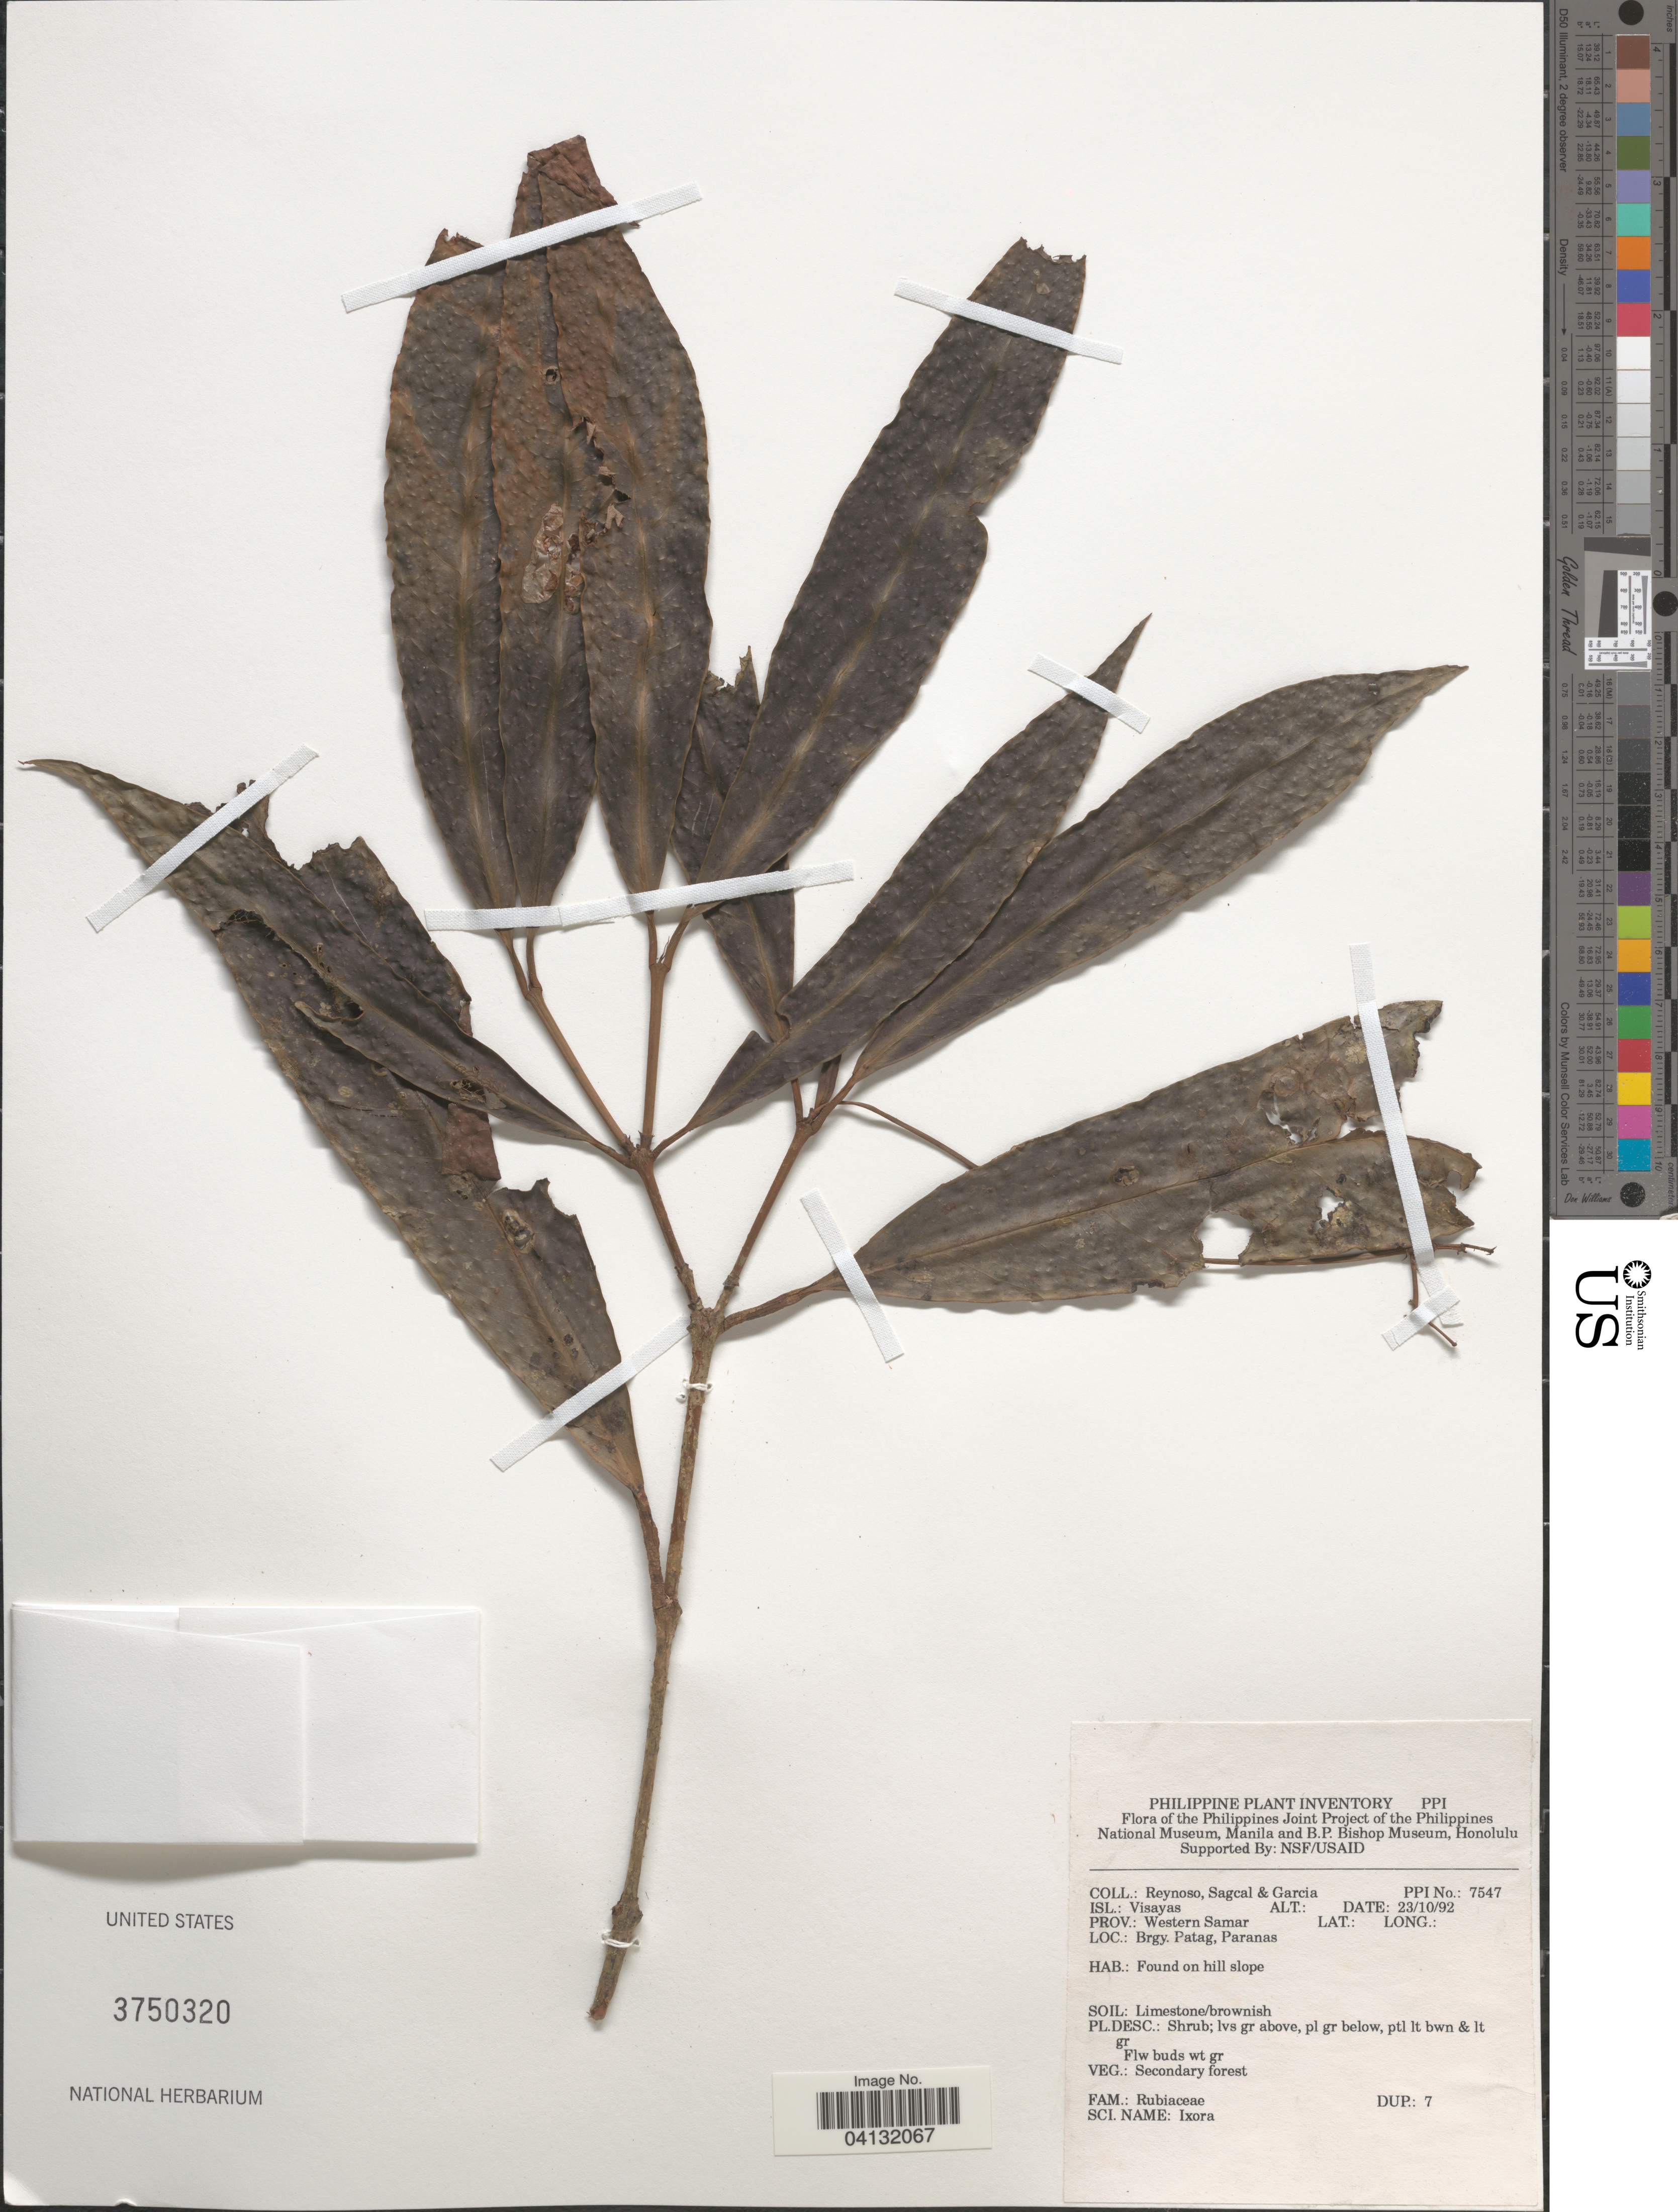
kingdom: Plantae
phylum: Tracheophyta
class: Magnoliopsida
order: Gentianales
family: Rubiaceae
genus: Ixora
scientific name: Ixora sp.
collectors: E. Reynoso, E. Sagcal & H. Garcia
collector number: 7547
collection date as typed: Transcribed d/m/y: 23/10/92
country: Philippines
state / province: Eastern Visayas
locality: Isl.: Visayas. Prov.: Western Samar. Brgy. Patag, Paranas.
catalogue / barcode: US 3750320